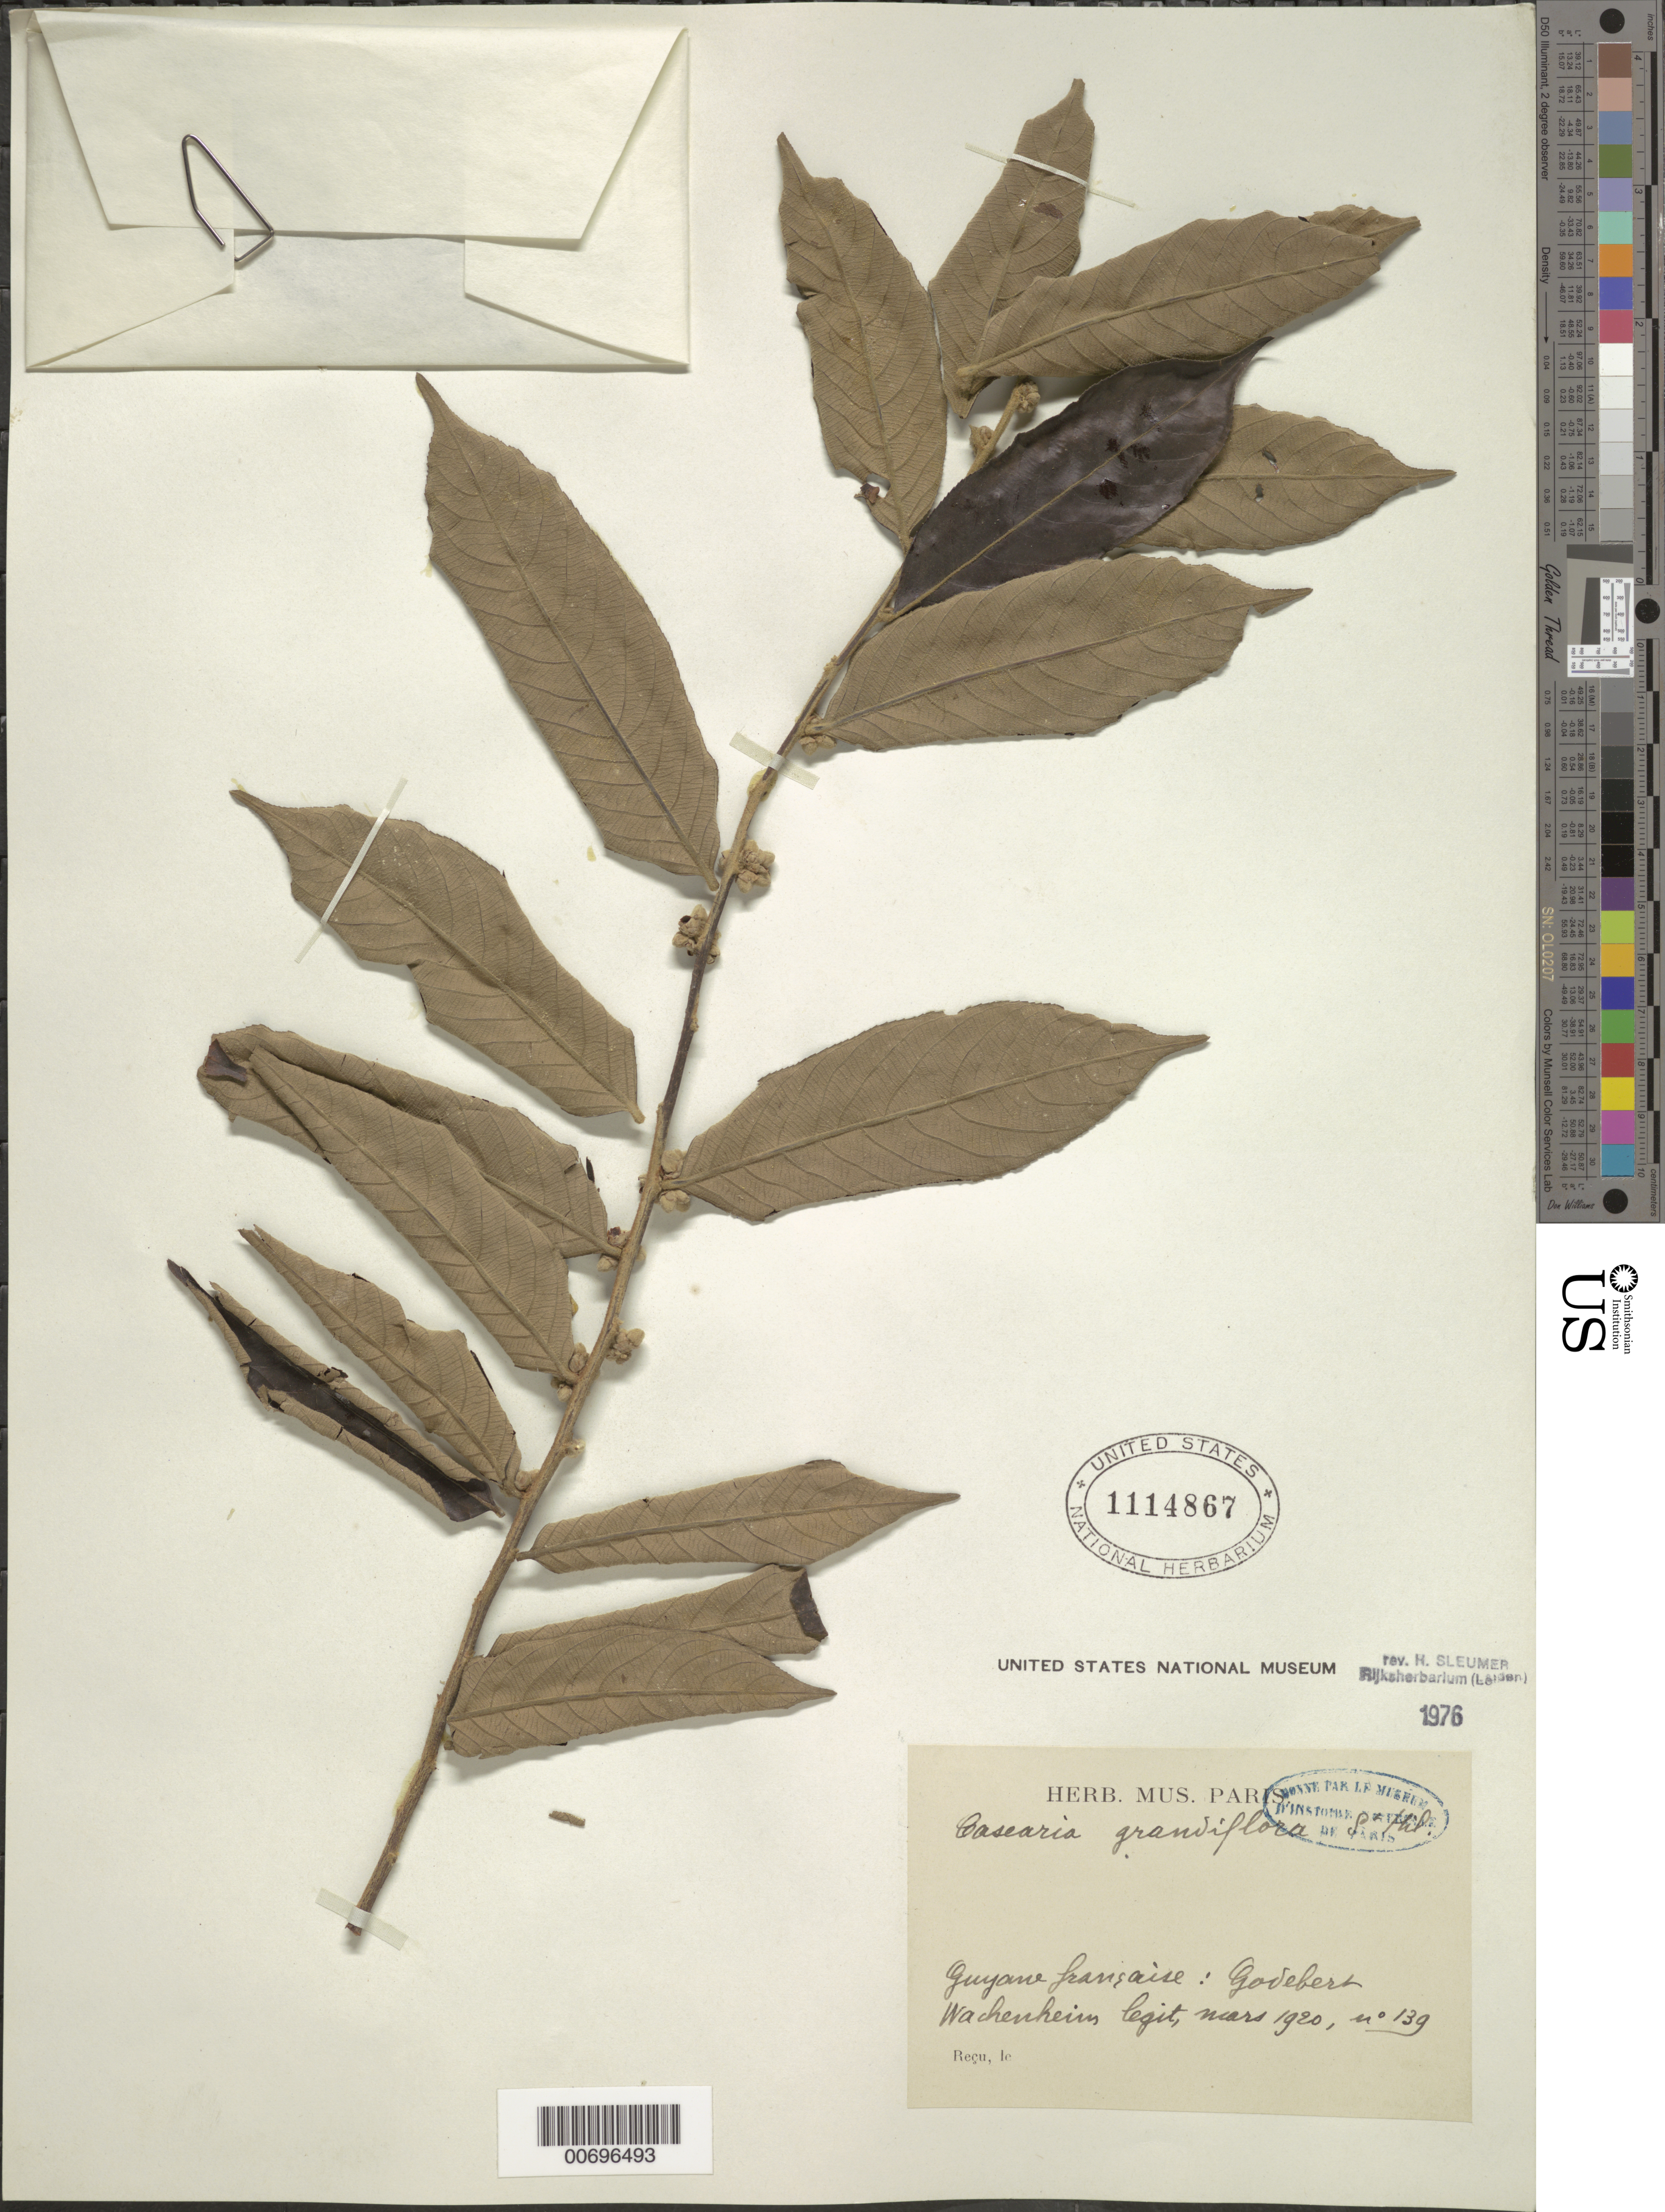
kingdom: Plantae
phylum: Tracheophyta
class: Magnoliopsida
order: Malpighiales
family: Salicaceae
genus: Casearia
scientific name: Casearia grandiflora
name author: Cambess.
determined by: Sleumer, H. O.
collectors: G. Wachenheim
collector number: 139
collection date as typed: Mar-20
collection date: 1920-03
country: French Guiana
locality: Godebert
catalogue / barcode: US 1114867